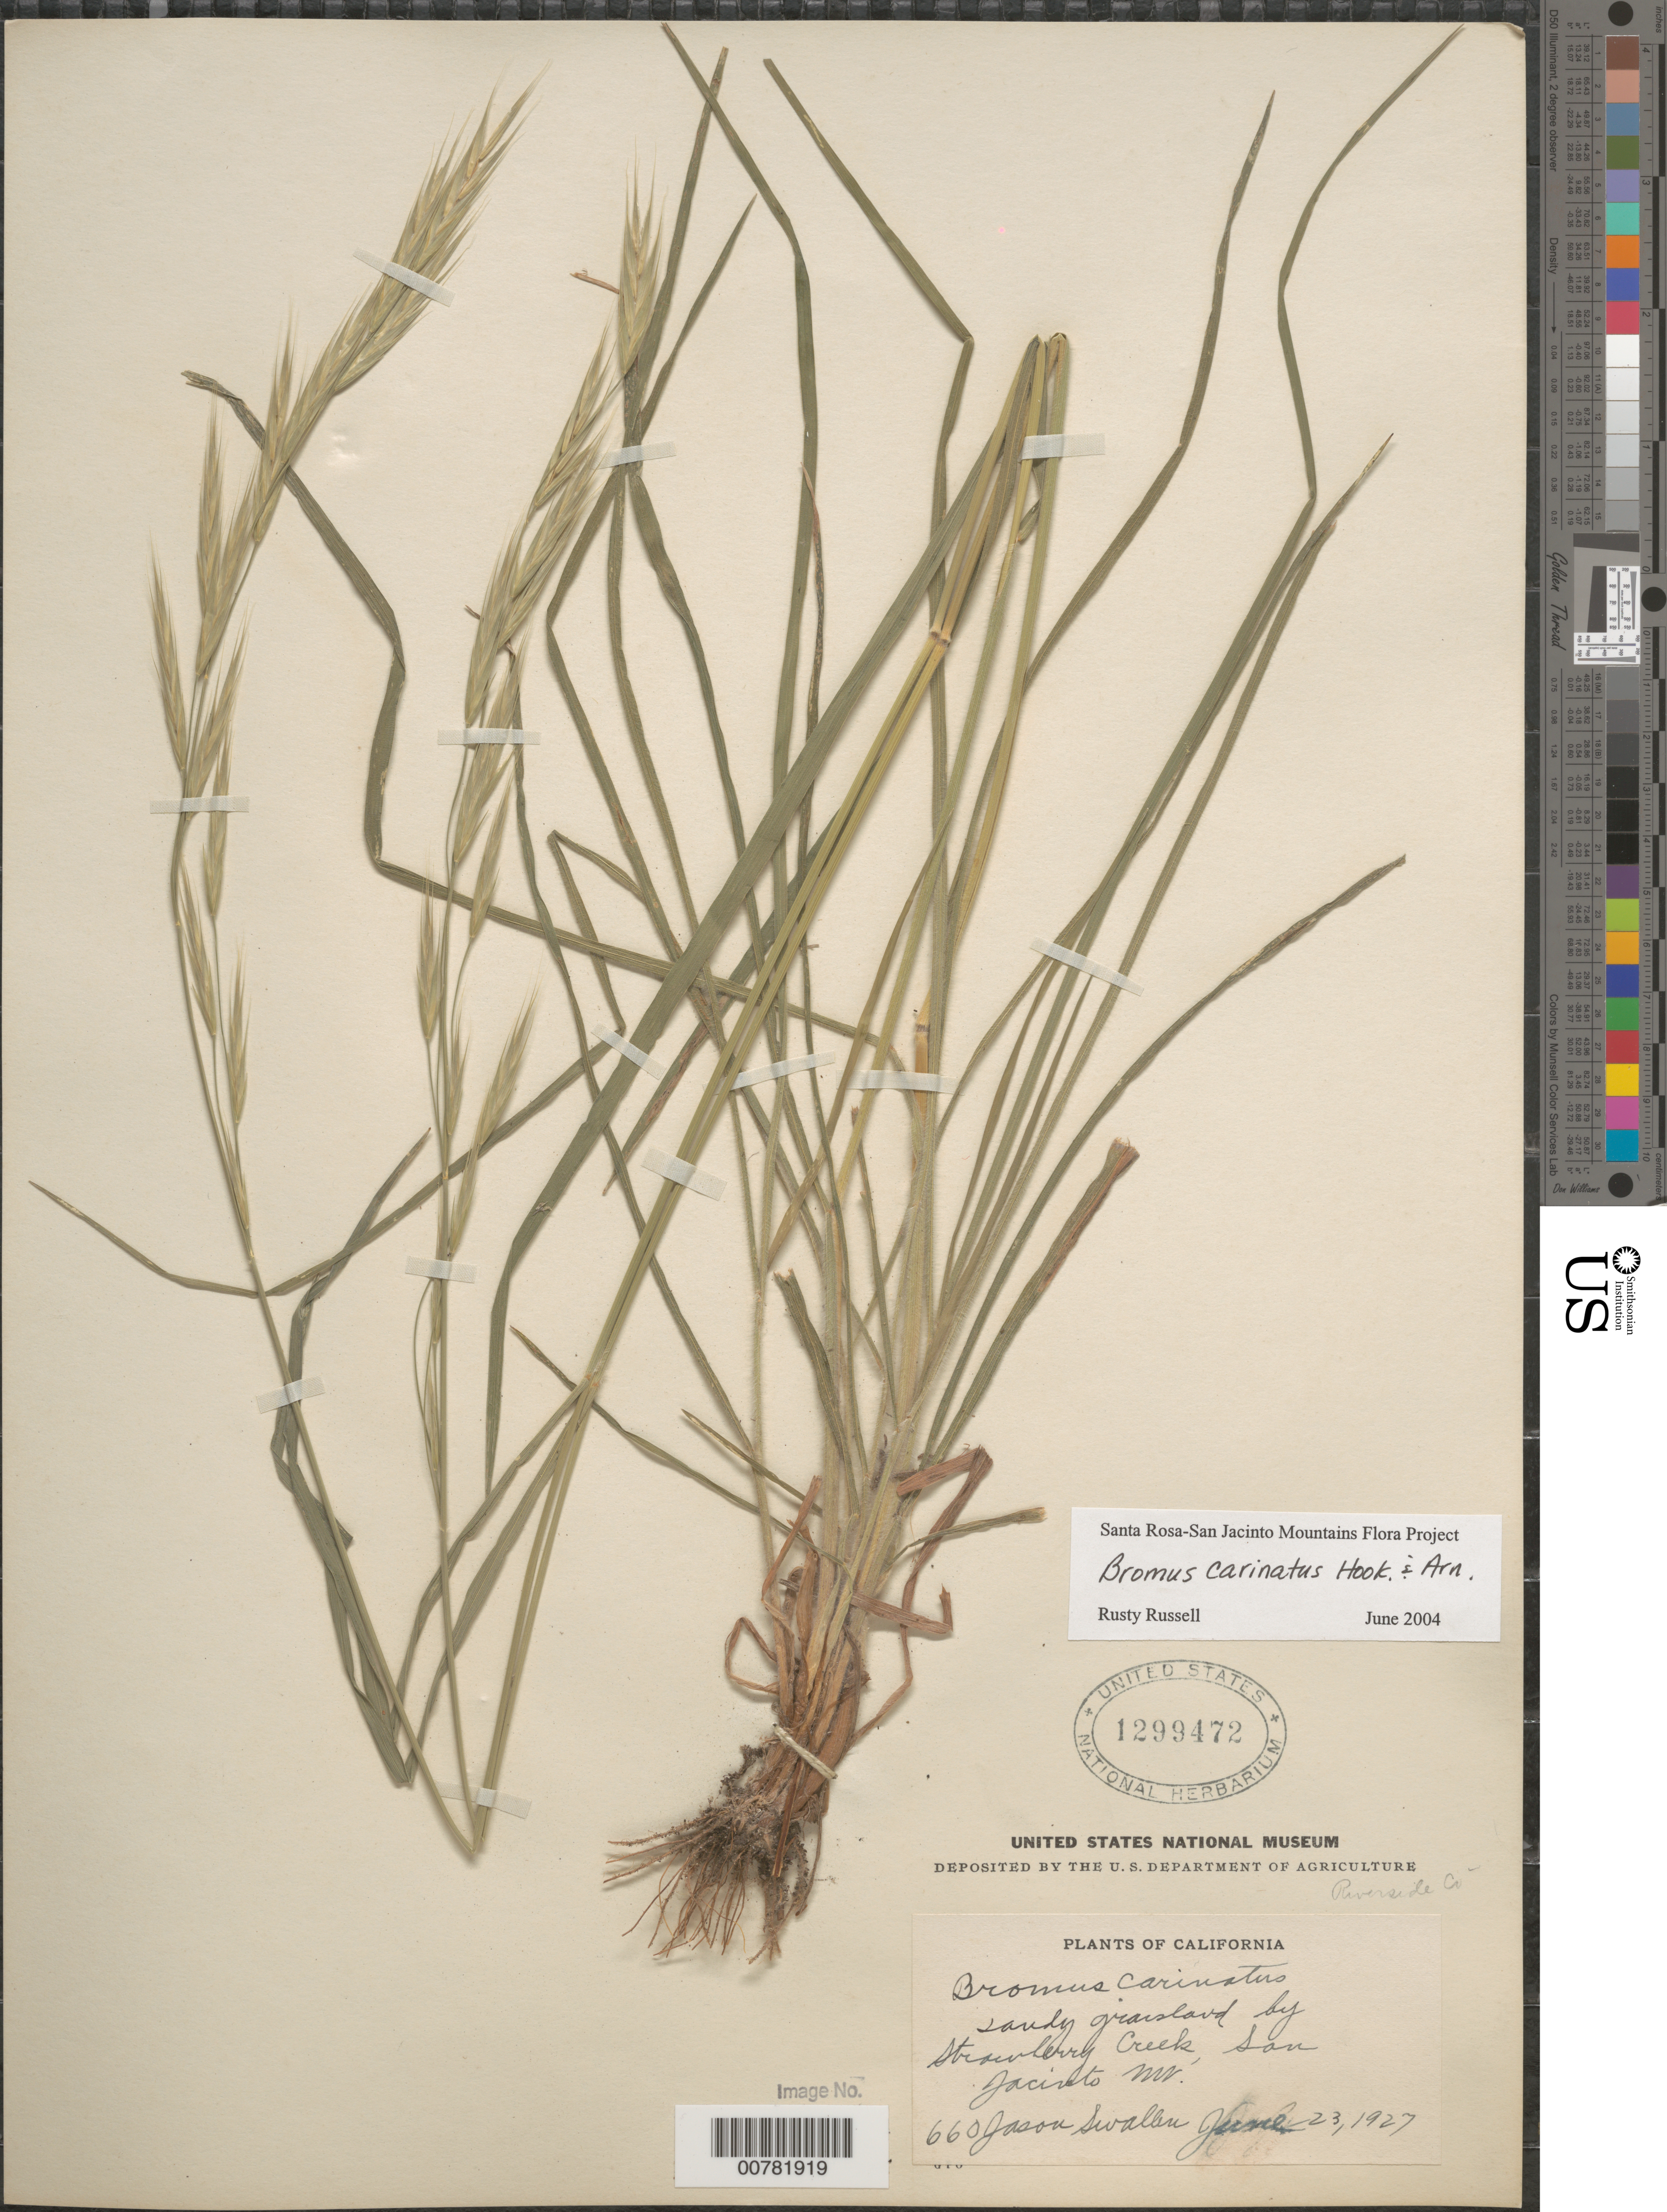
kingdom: Plantae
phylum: Tracheophyta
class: Liliopsida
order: Poales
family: Poaceae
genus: Bromus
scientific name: Bromus carinatus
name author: Hook. & Arn.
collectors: J. R. Swallen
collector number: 660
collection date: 1927-06-23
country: United States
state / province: California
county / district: Riverside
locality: Riverside Co. Sandy grassland by Strawberry Creek, San Jacinto Mt.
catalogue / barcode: US 1299472